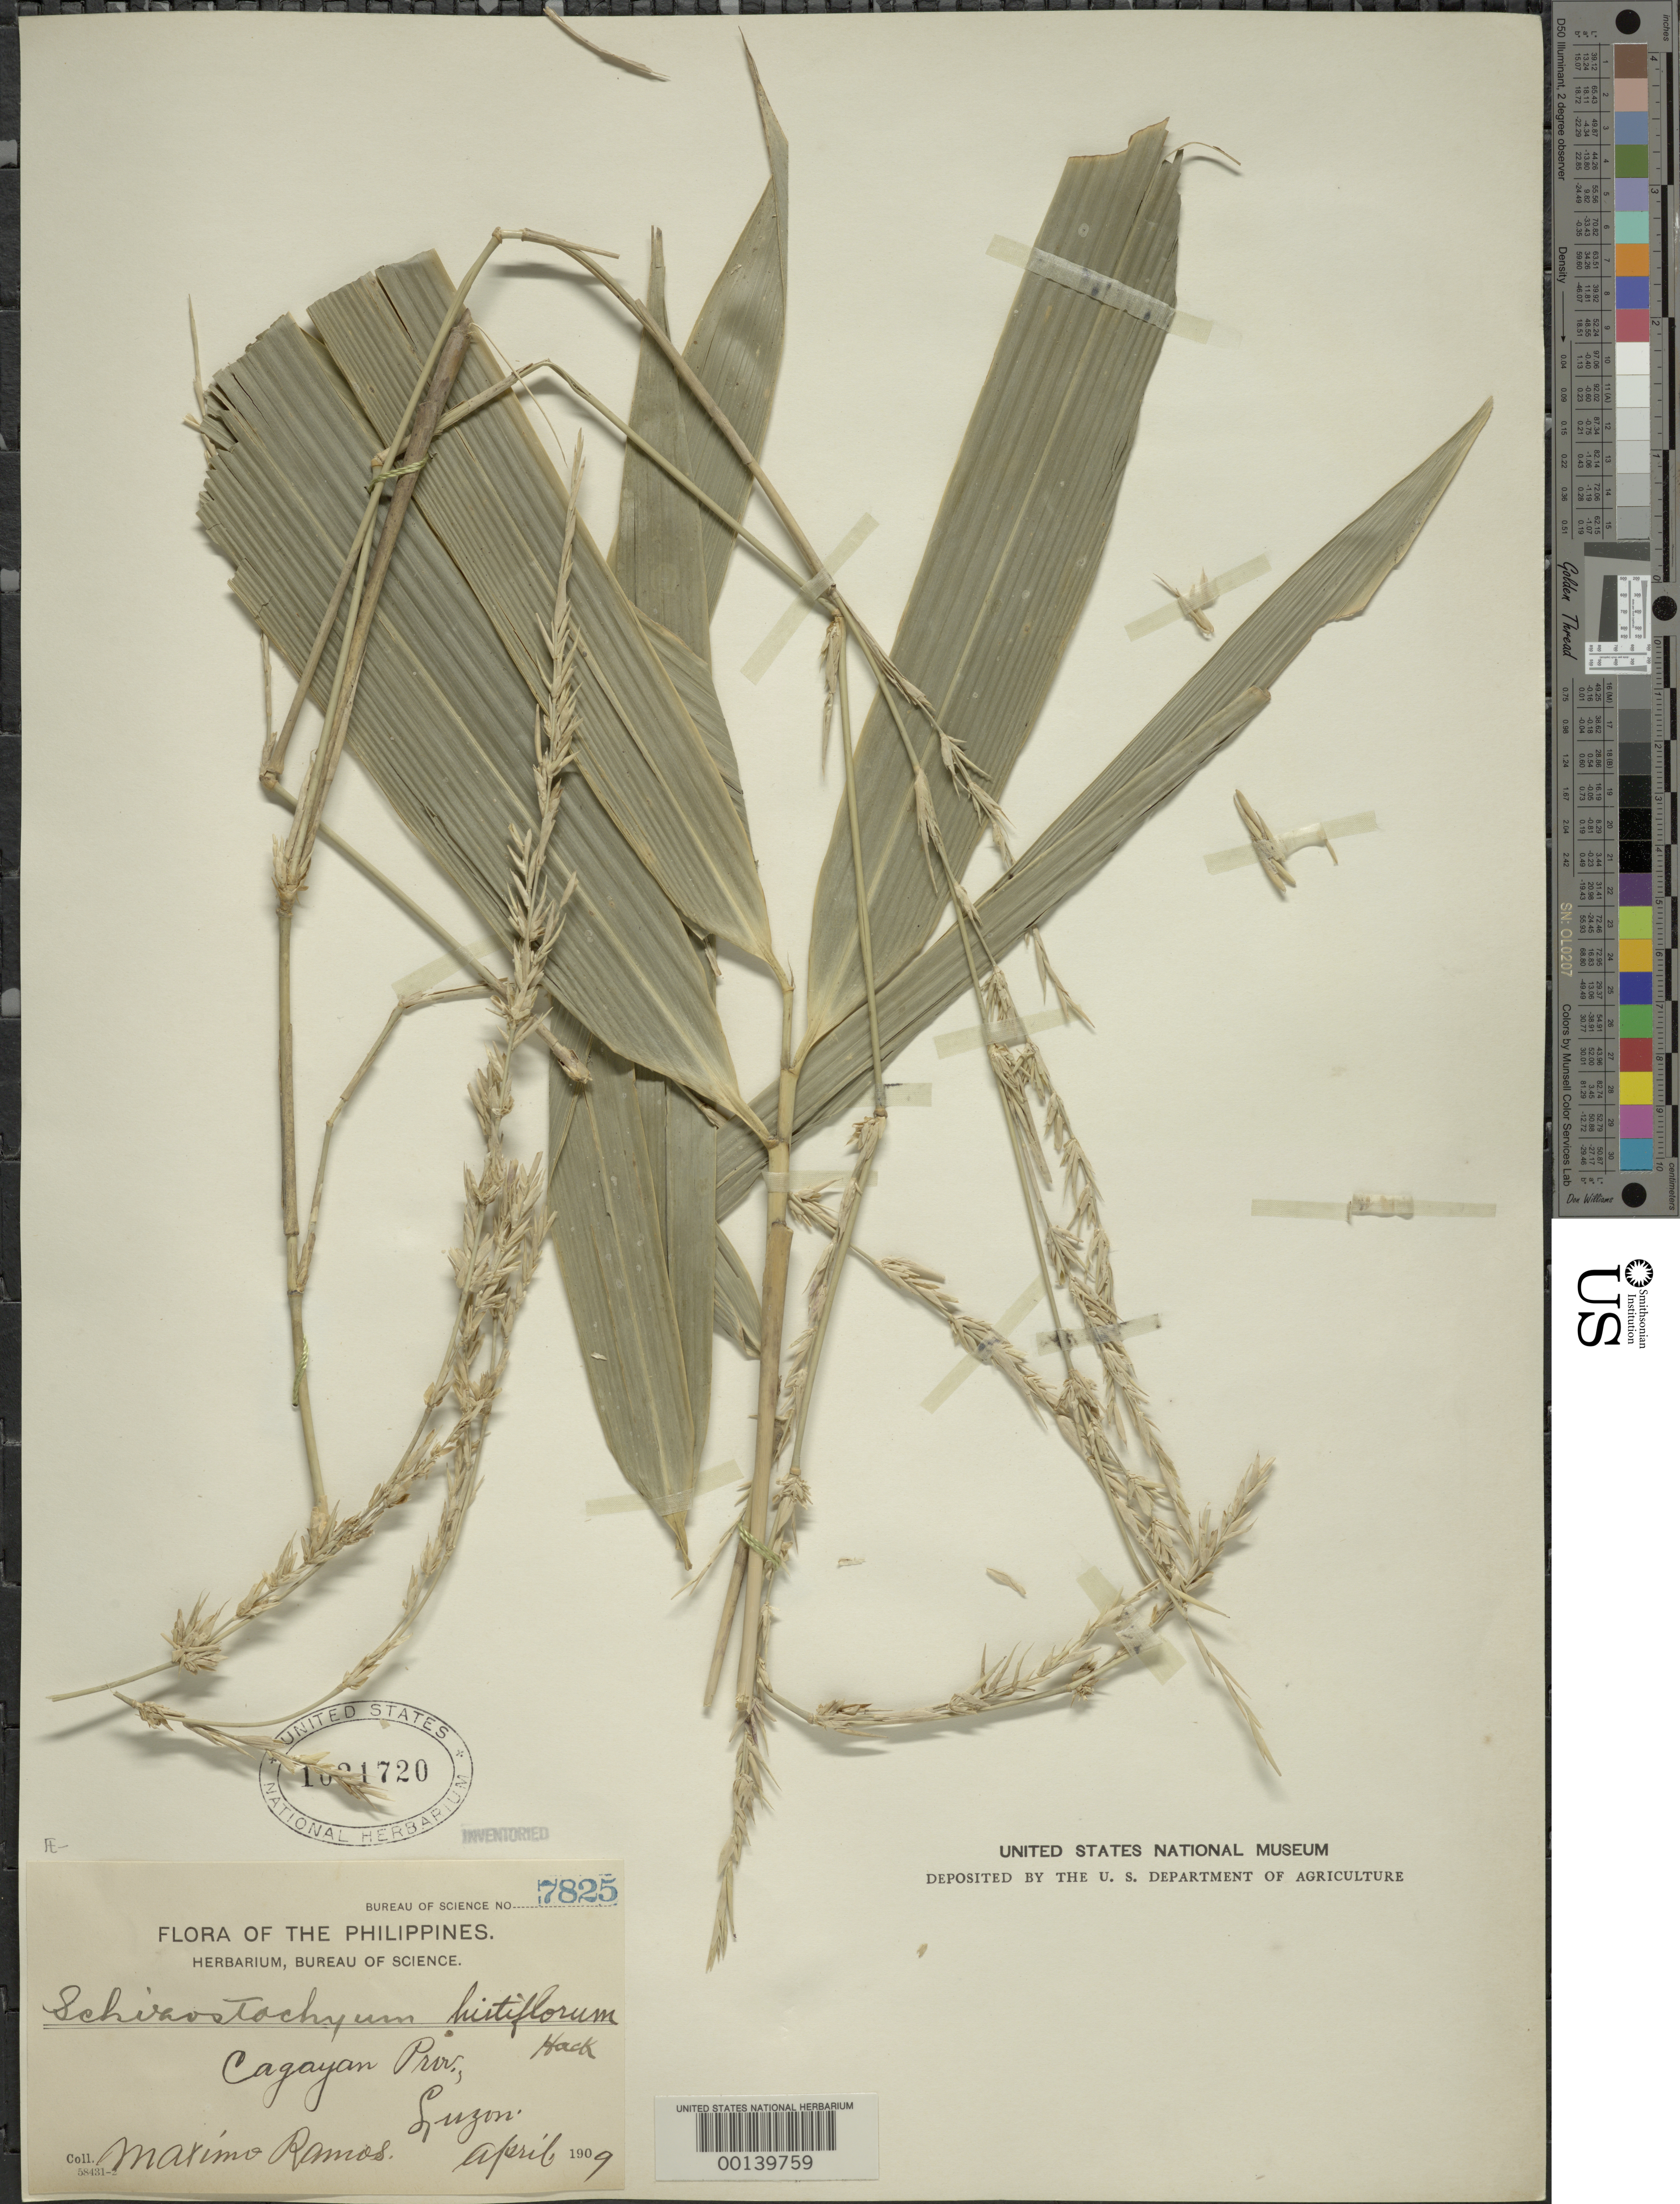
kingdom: Plantae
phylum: Tracheophyta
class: Liliopsida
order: Poales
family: Poaceae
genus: Schizostachyum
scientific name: Schizostachyum lumampao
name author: (Blanco) Merr.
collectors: M. Ramos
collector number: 7825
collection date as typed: Apr 1909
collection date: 1909-04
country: Philippines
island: Luzon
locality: Cagayan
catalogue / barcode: US 1021720